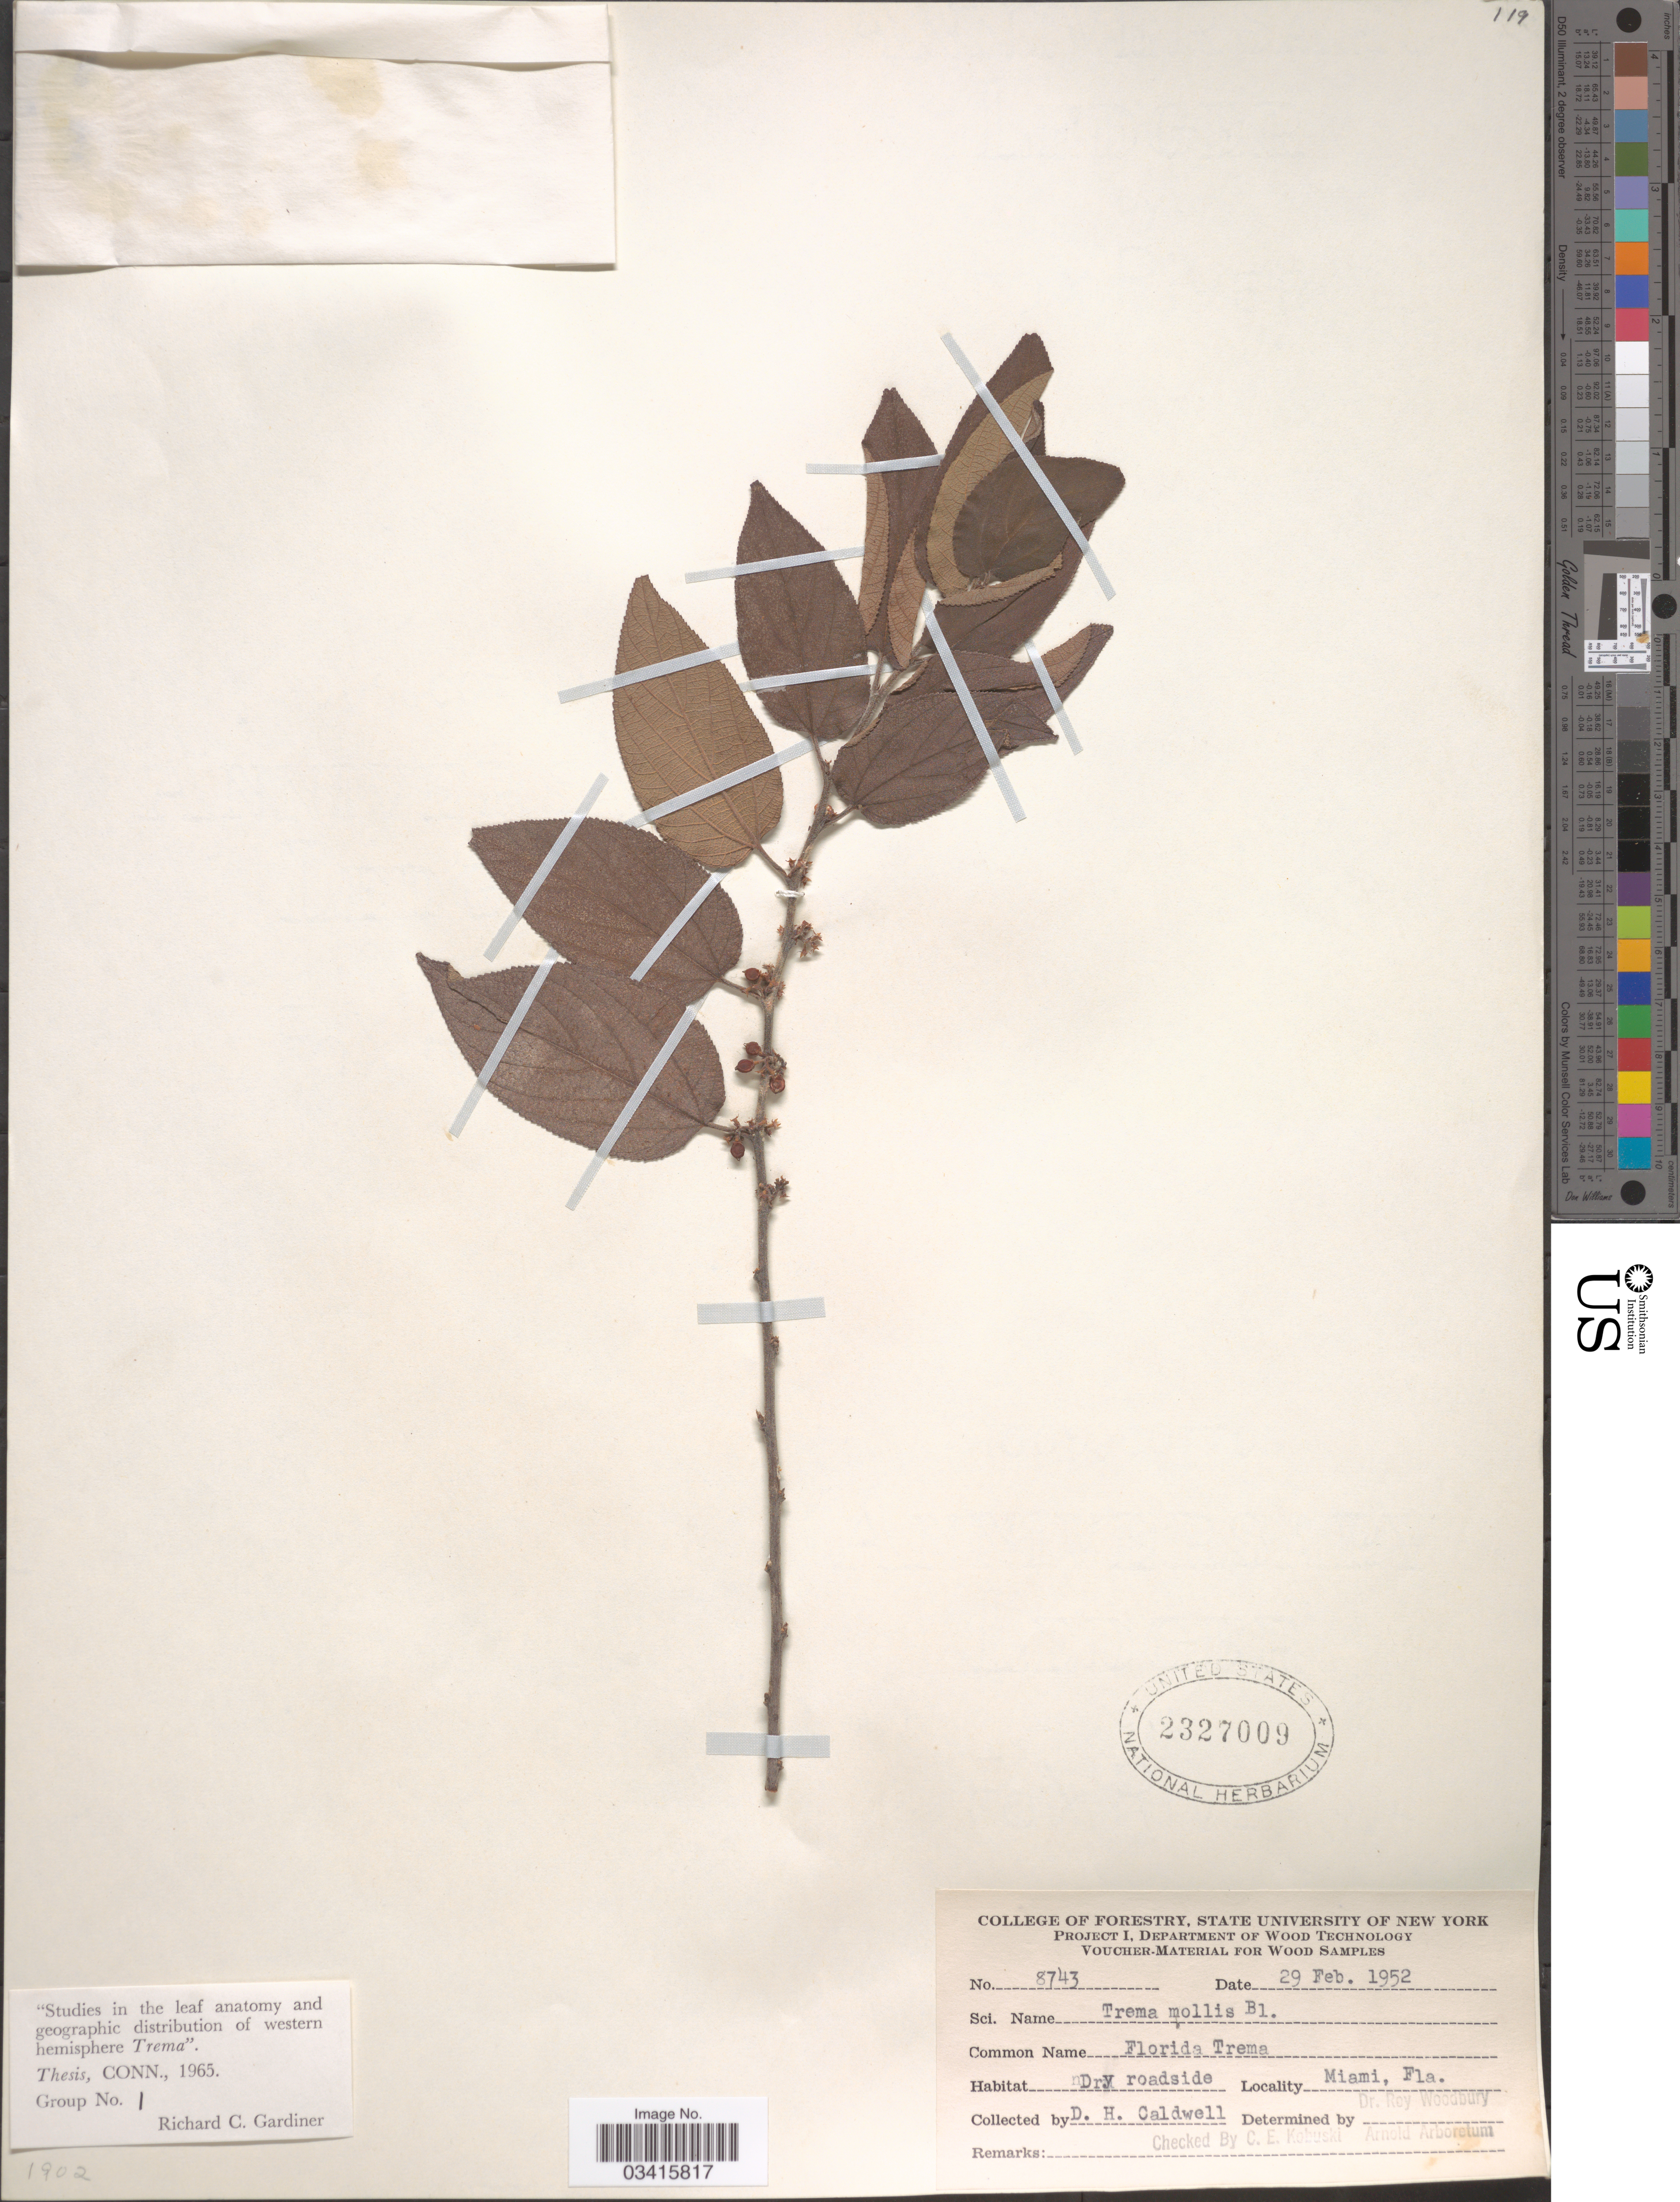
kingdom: Plantae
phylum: Tracheophyta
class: Magnoliopsida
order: Rosales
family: Cannabaceae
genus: Trema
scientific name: Trema floridanum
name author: Britton ex Small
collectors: D. H. Caldwell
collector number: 8743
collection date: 1952-02-29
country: United States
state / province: Florida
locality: Miami.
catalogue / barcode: US 2327009